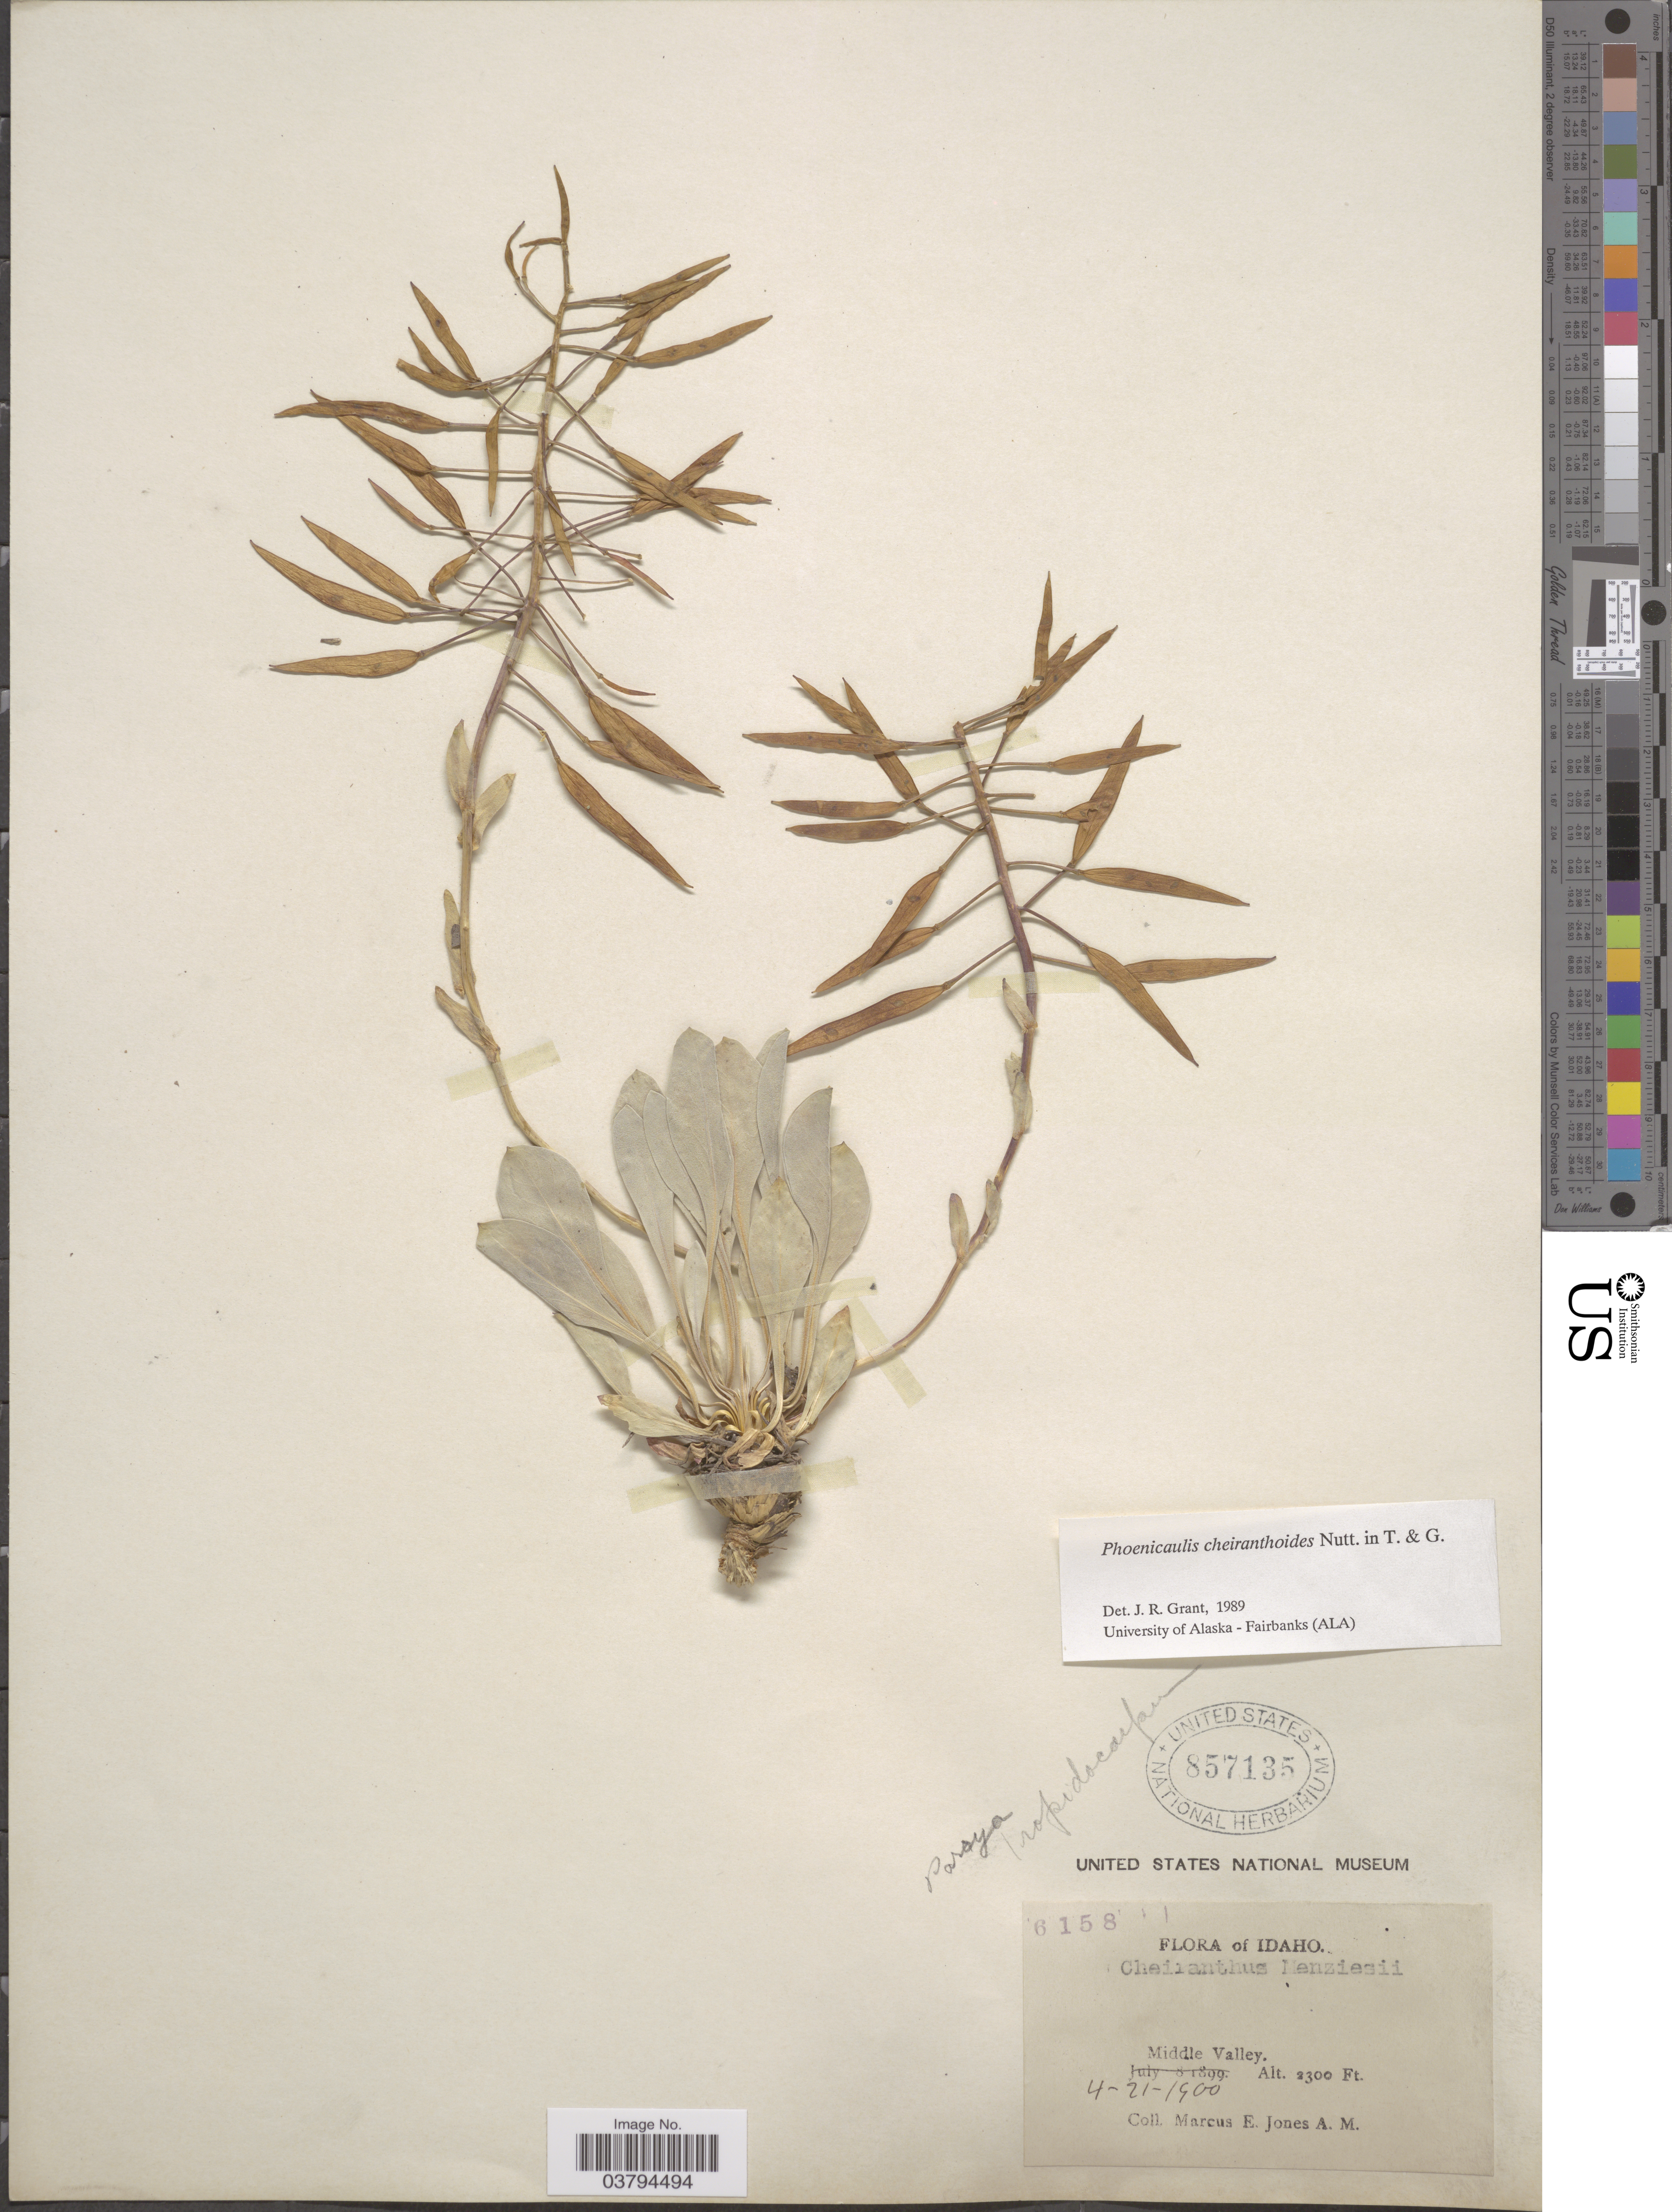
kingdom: Plantae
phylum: Tracheophyta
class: Magnoliopsida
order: Brassicales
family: Brassicaceae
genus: Phoenicaulis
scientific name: Phoenicaulis cheiranthoides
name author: Nutt.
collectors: M. E. Jones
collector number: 6158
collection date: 1900-04-21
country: United States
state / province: Idaho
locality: Middle Valley.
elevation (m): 701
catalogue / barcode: US 857135